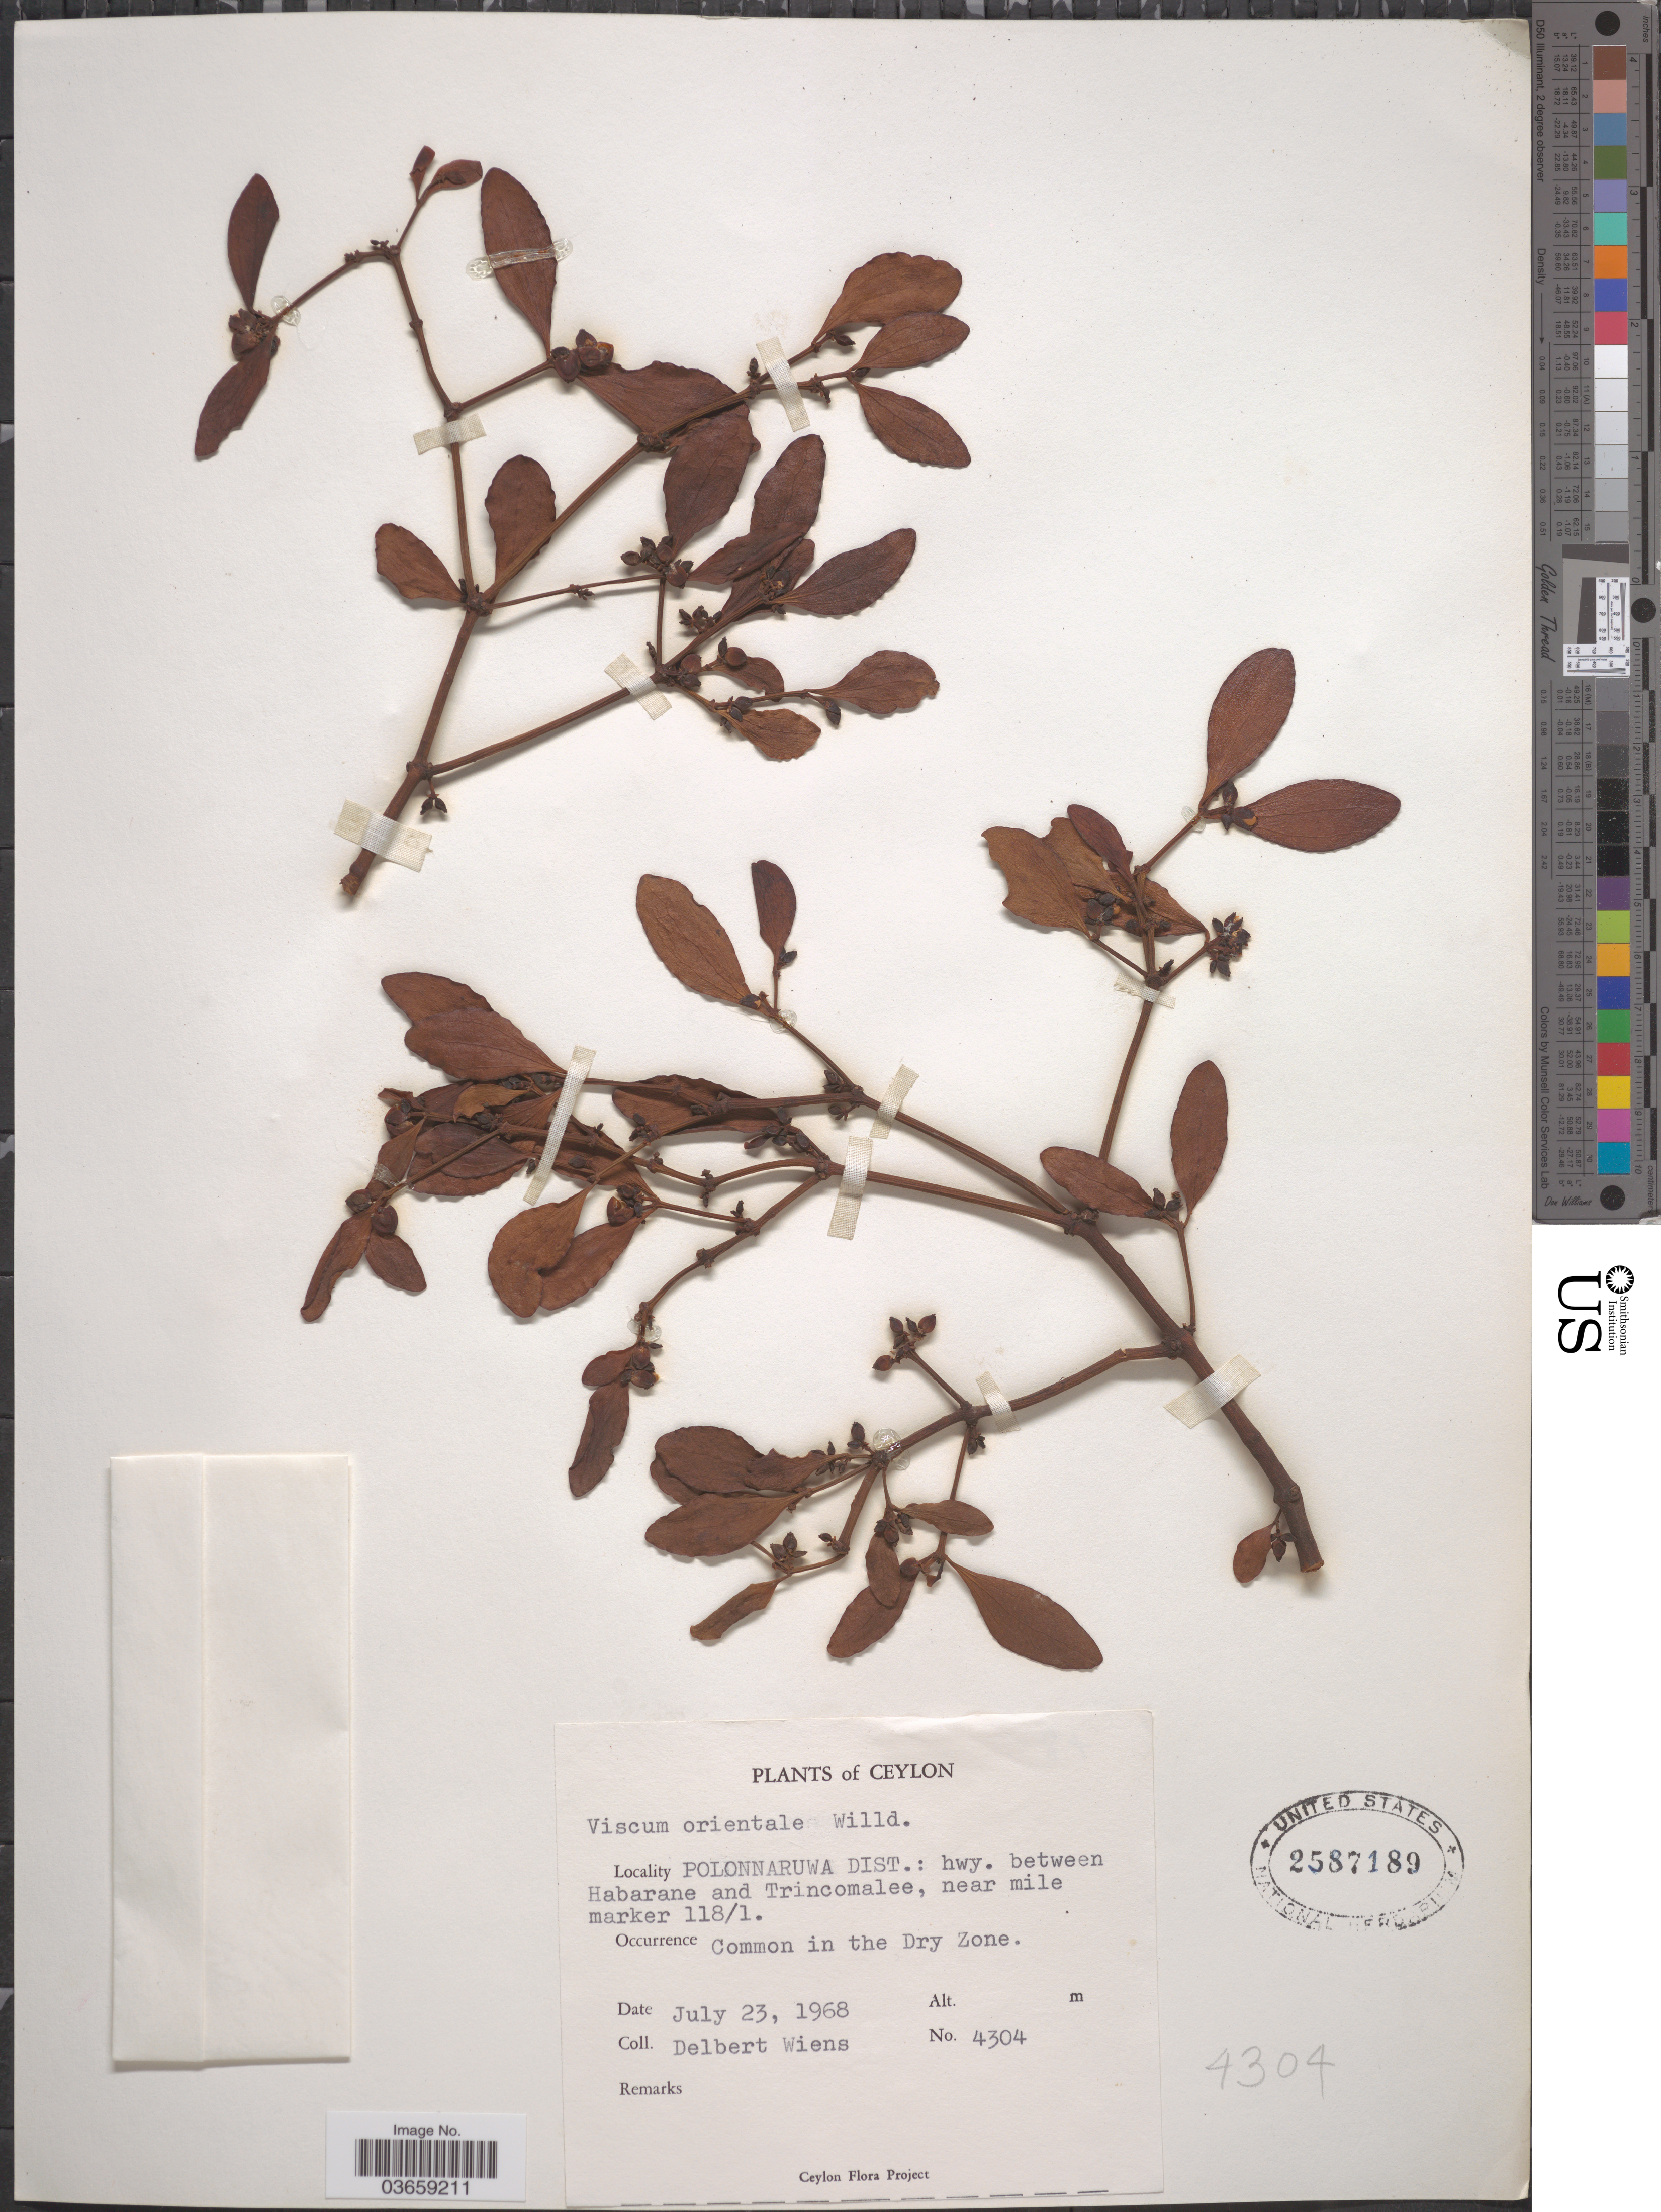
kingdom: Plantae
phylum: Tracheophyta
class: Magnoliopsida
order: Santalales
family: Viscaceae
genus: Viscum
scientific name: Viscum orientale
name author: DC.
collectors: D. Wiens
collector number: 4304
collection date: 1968-07-23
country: Sri Lanka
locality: Ceylon. Polonnaruwa Dist.: hwy. between Habarane and Trincomalee, near mile marker 118/1.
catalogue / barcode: US 2587189